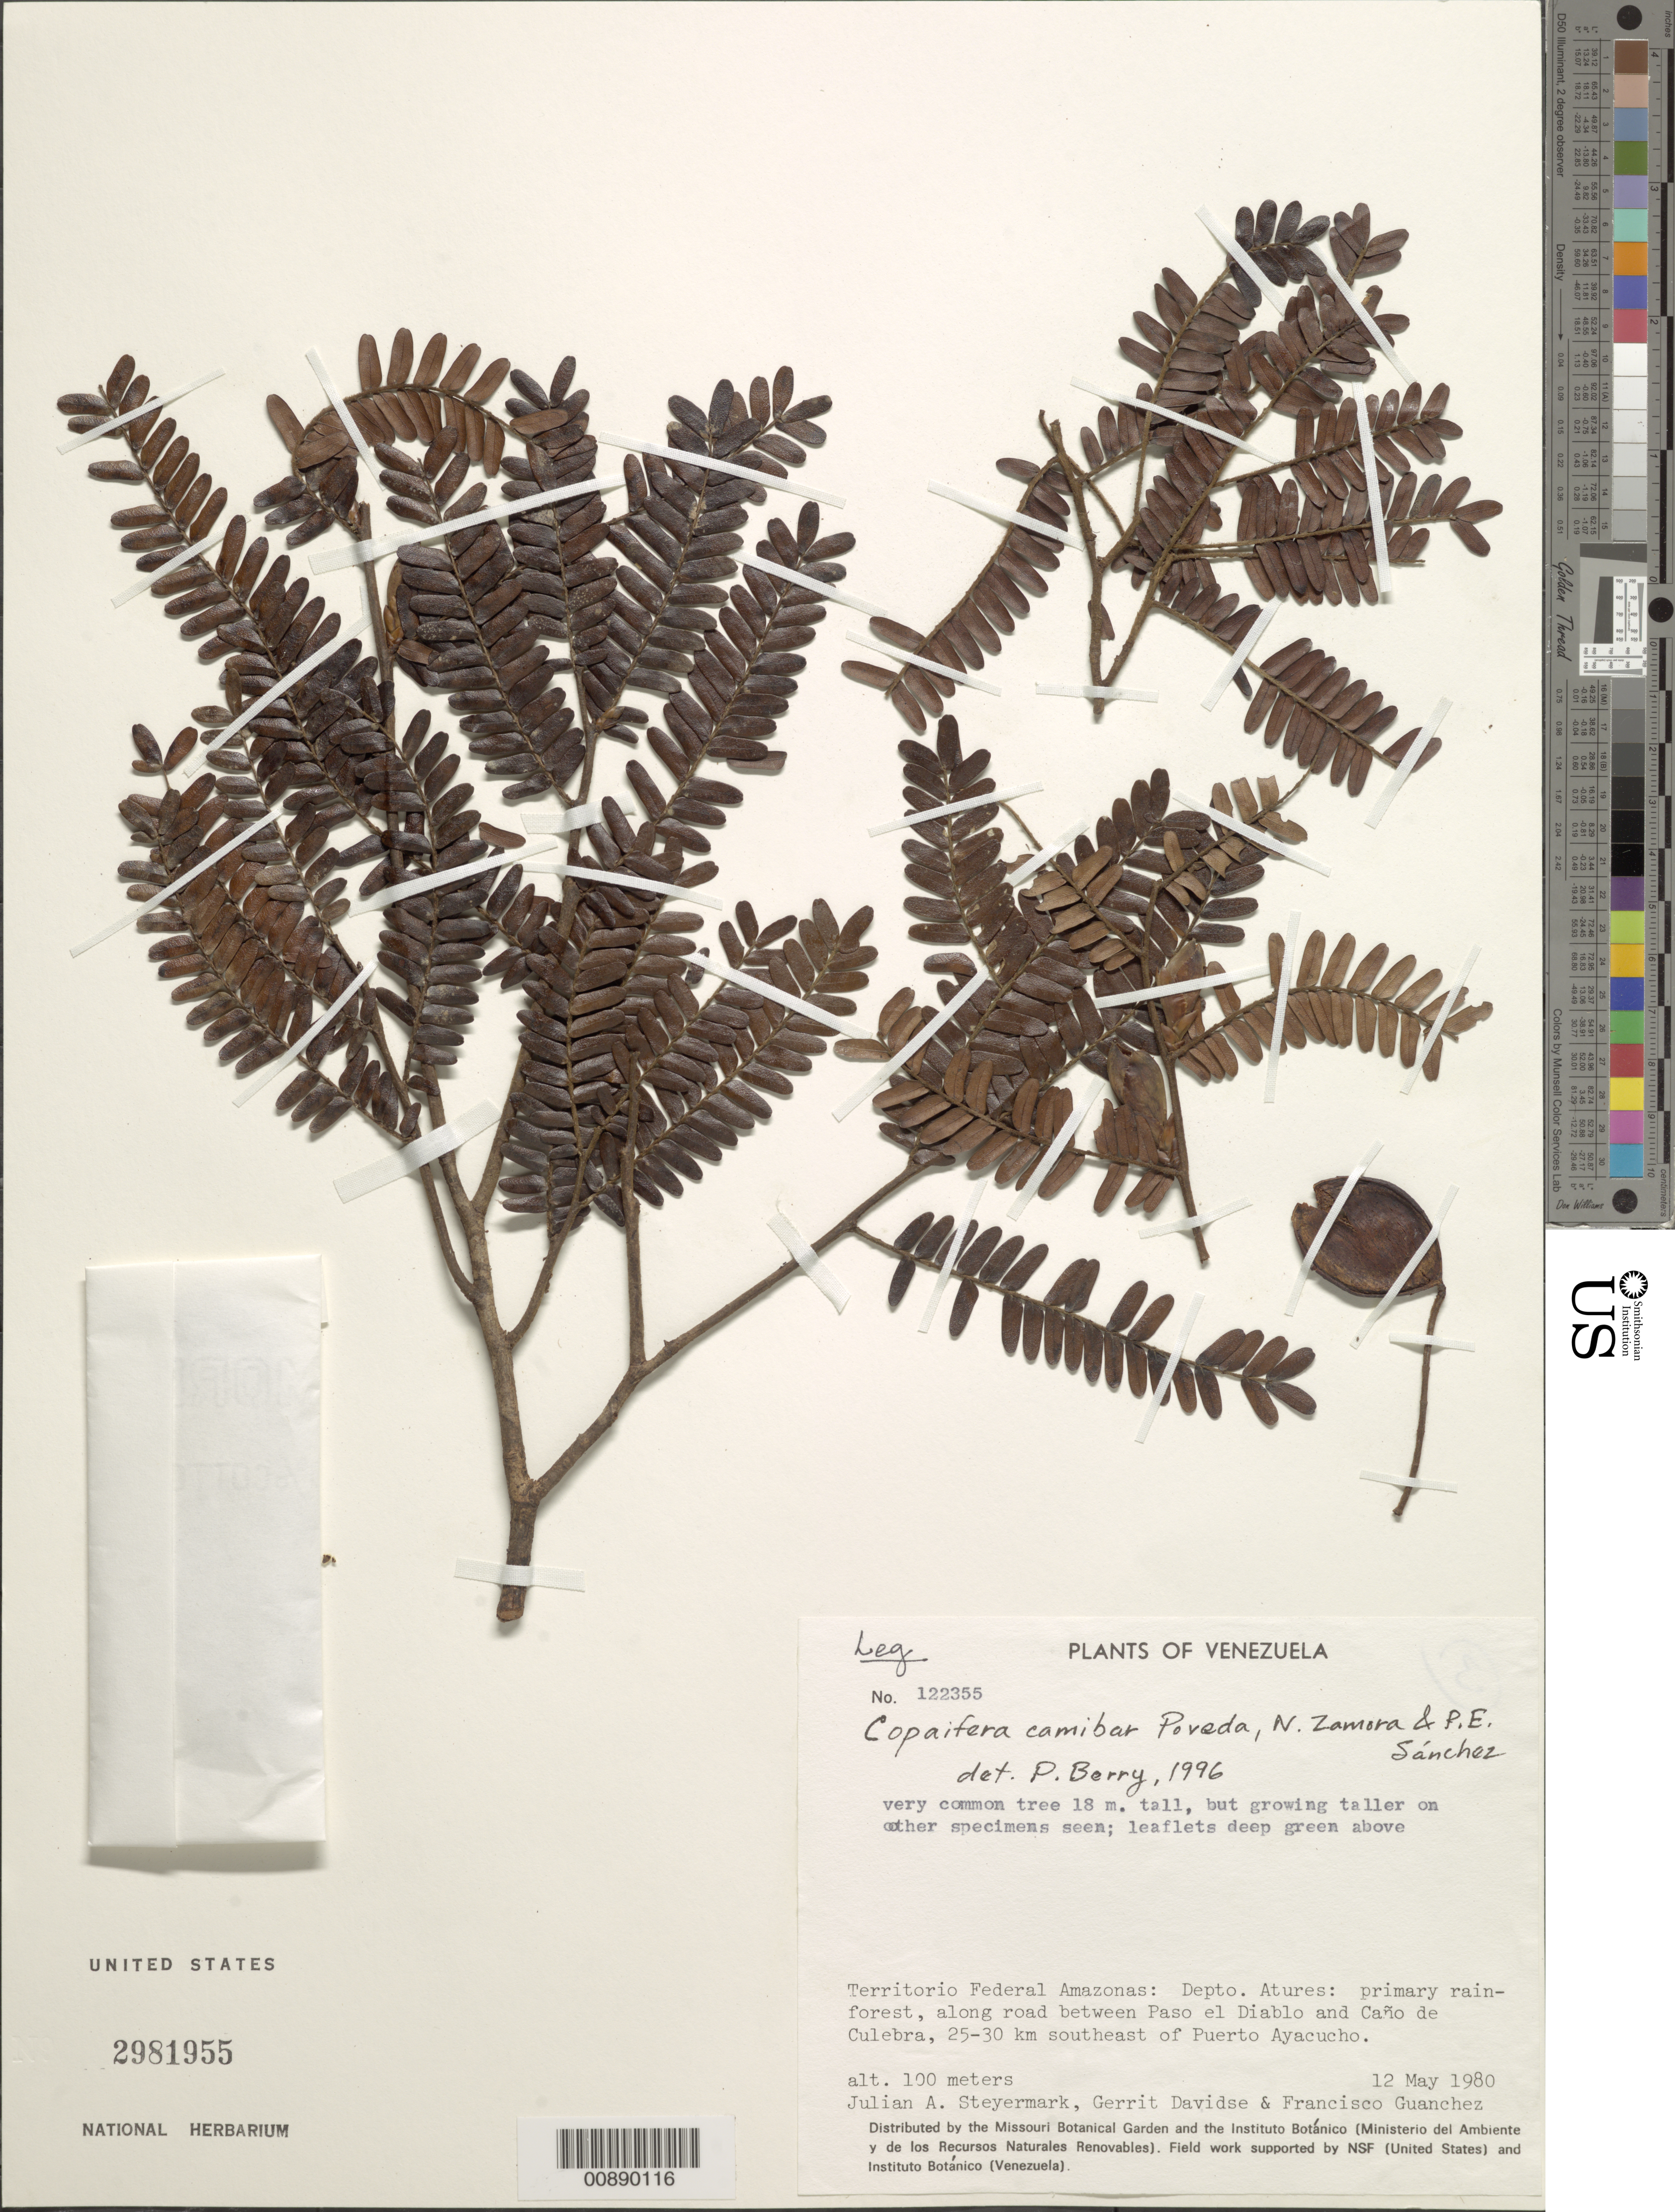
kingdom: Plantae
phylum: Tracheophyta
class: Magnoliopsida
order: Fabales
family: Fabaceae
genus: Copaifera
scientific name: Copaifera camibar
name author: Poveda et al.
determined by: Berry, P.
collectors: J. Steyermark, G. Davidse & F. Guánchez M.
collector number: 122355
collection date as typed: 12-May-80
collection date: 1980-05-12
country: Venezuela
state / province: Amazonas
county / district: Atures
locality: Paso el Diablo to Caño de Culebra, 25-30 km SE of Puerto Ayacucho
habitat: Primary rainforest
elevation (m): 100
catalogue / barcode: US 2981955